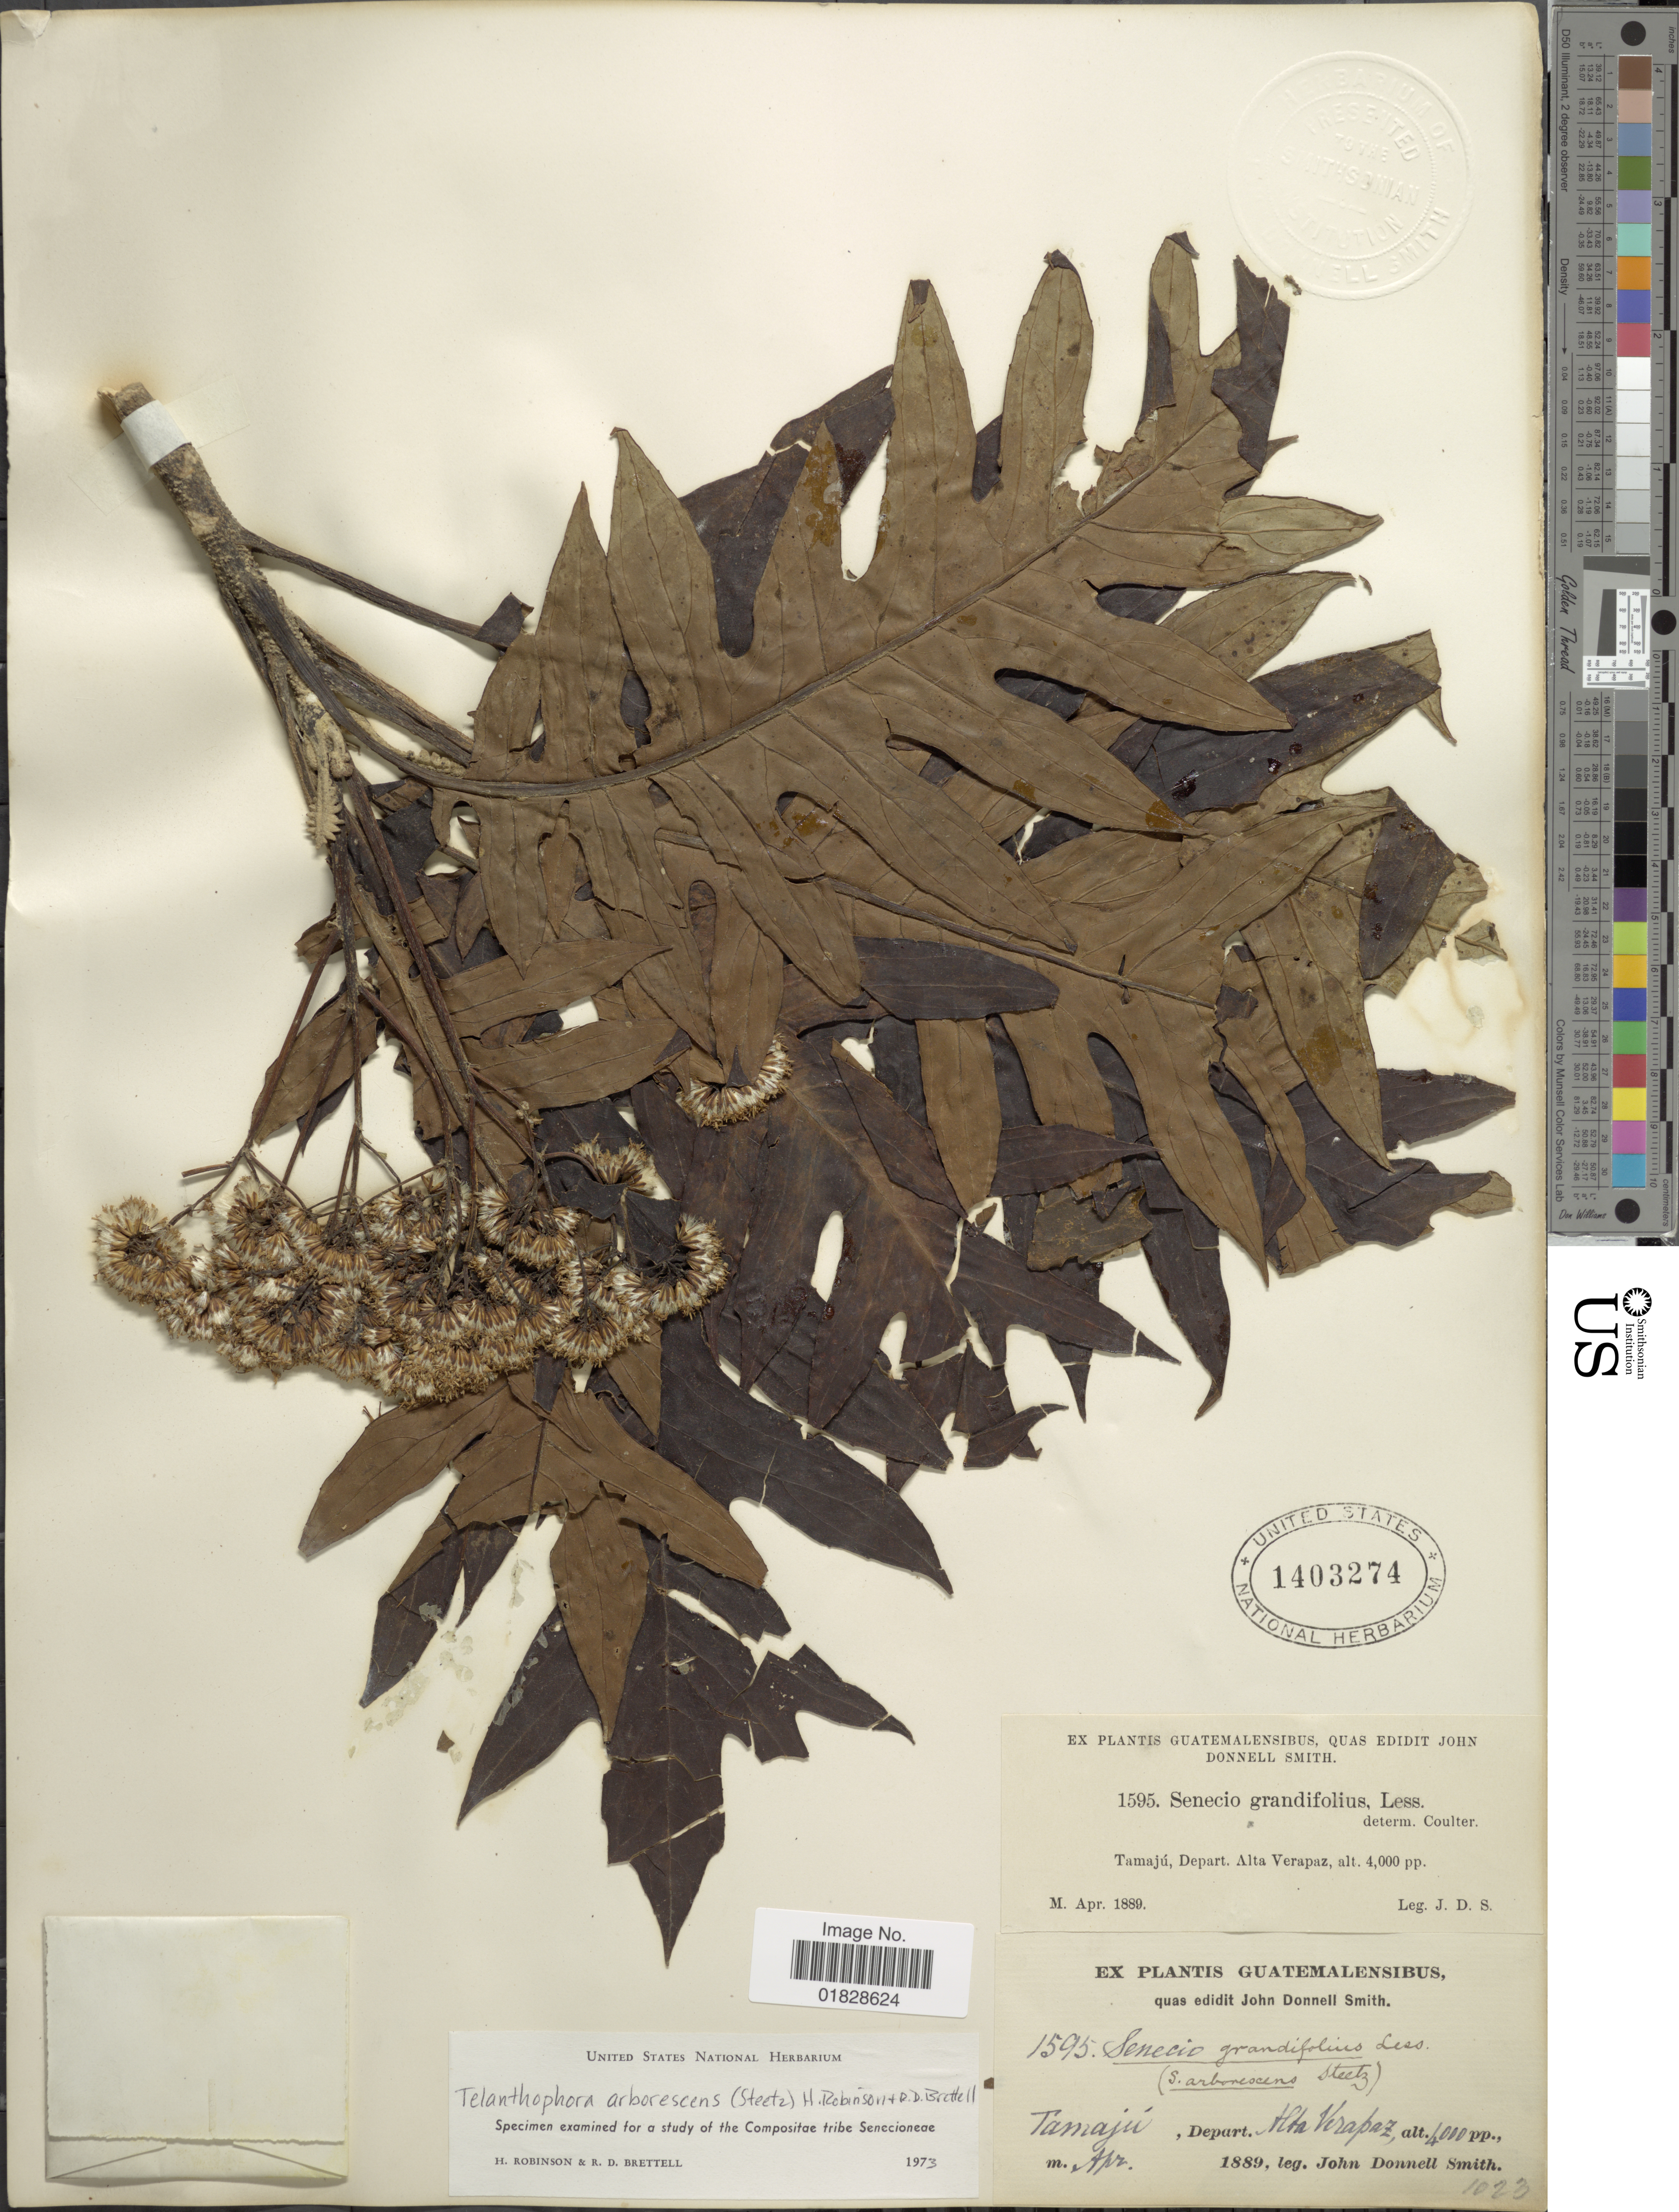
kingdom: Plantae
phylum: Tracheophyta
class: Magnoliopsida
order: Asterales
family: Asteraceae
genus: Telanthophora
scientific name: Telanthophora arborescens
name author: (Steetz) H. Rob. & Brettell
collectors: J. Donnell Smith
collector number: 1595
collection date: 1889-04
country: Guatemala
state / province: Alta Verapaz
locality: Tamajú, Depart. Alta Verapaz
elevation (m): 1219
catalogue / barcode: US 1403274